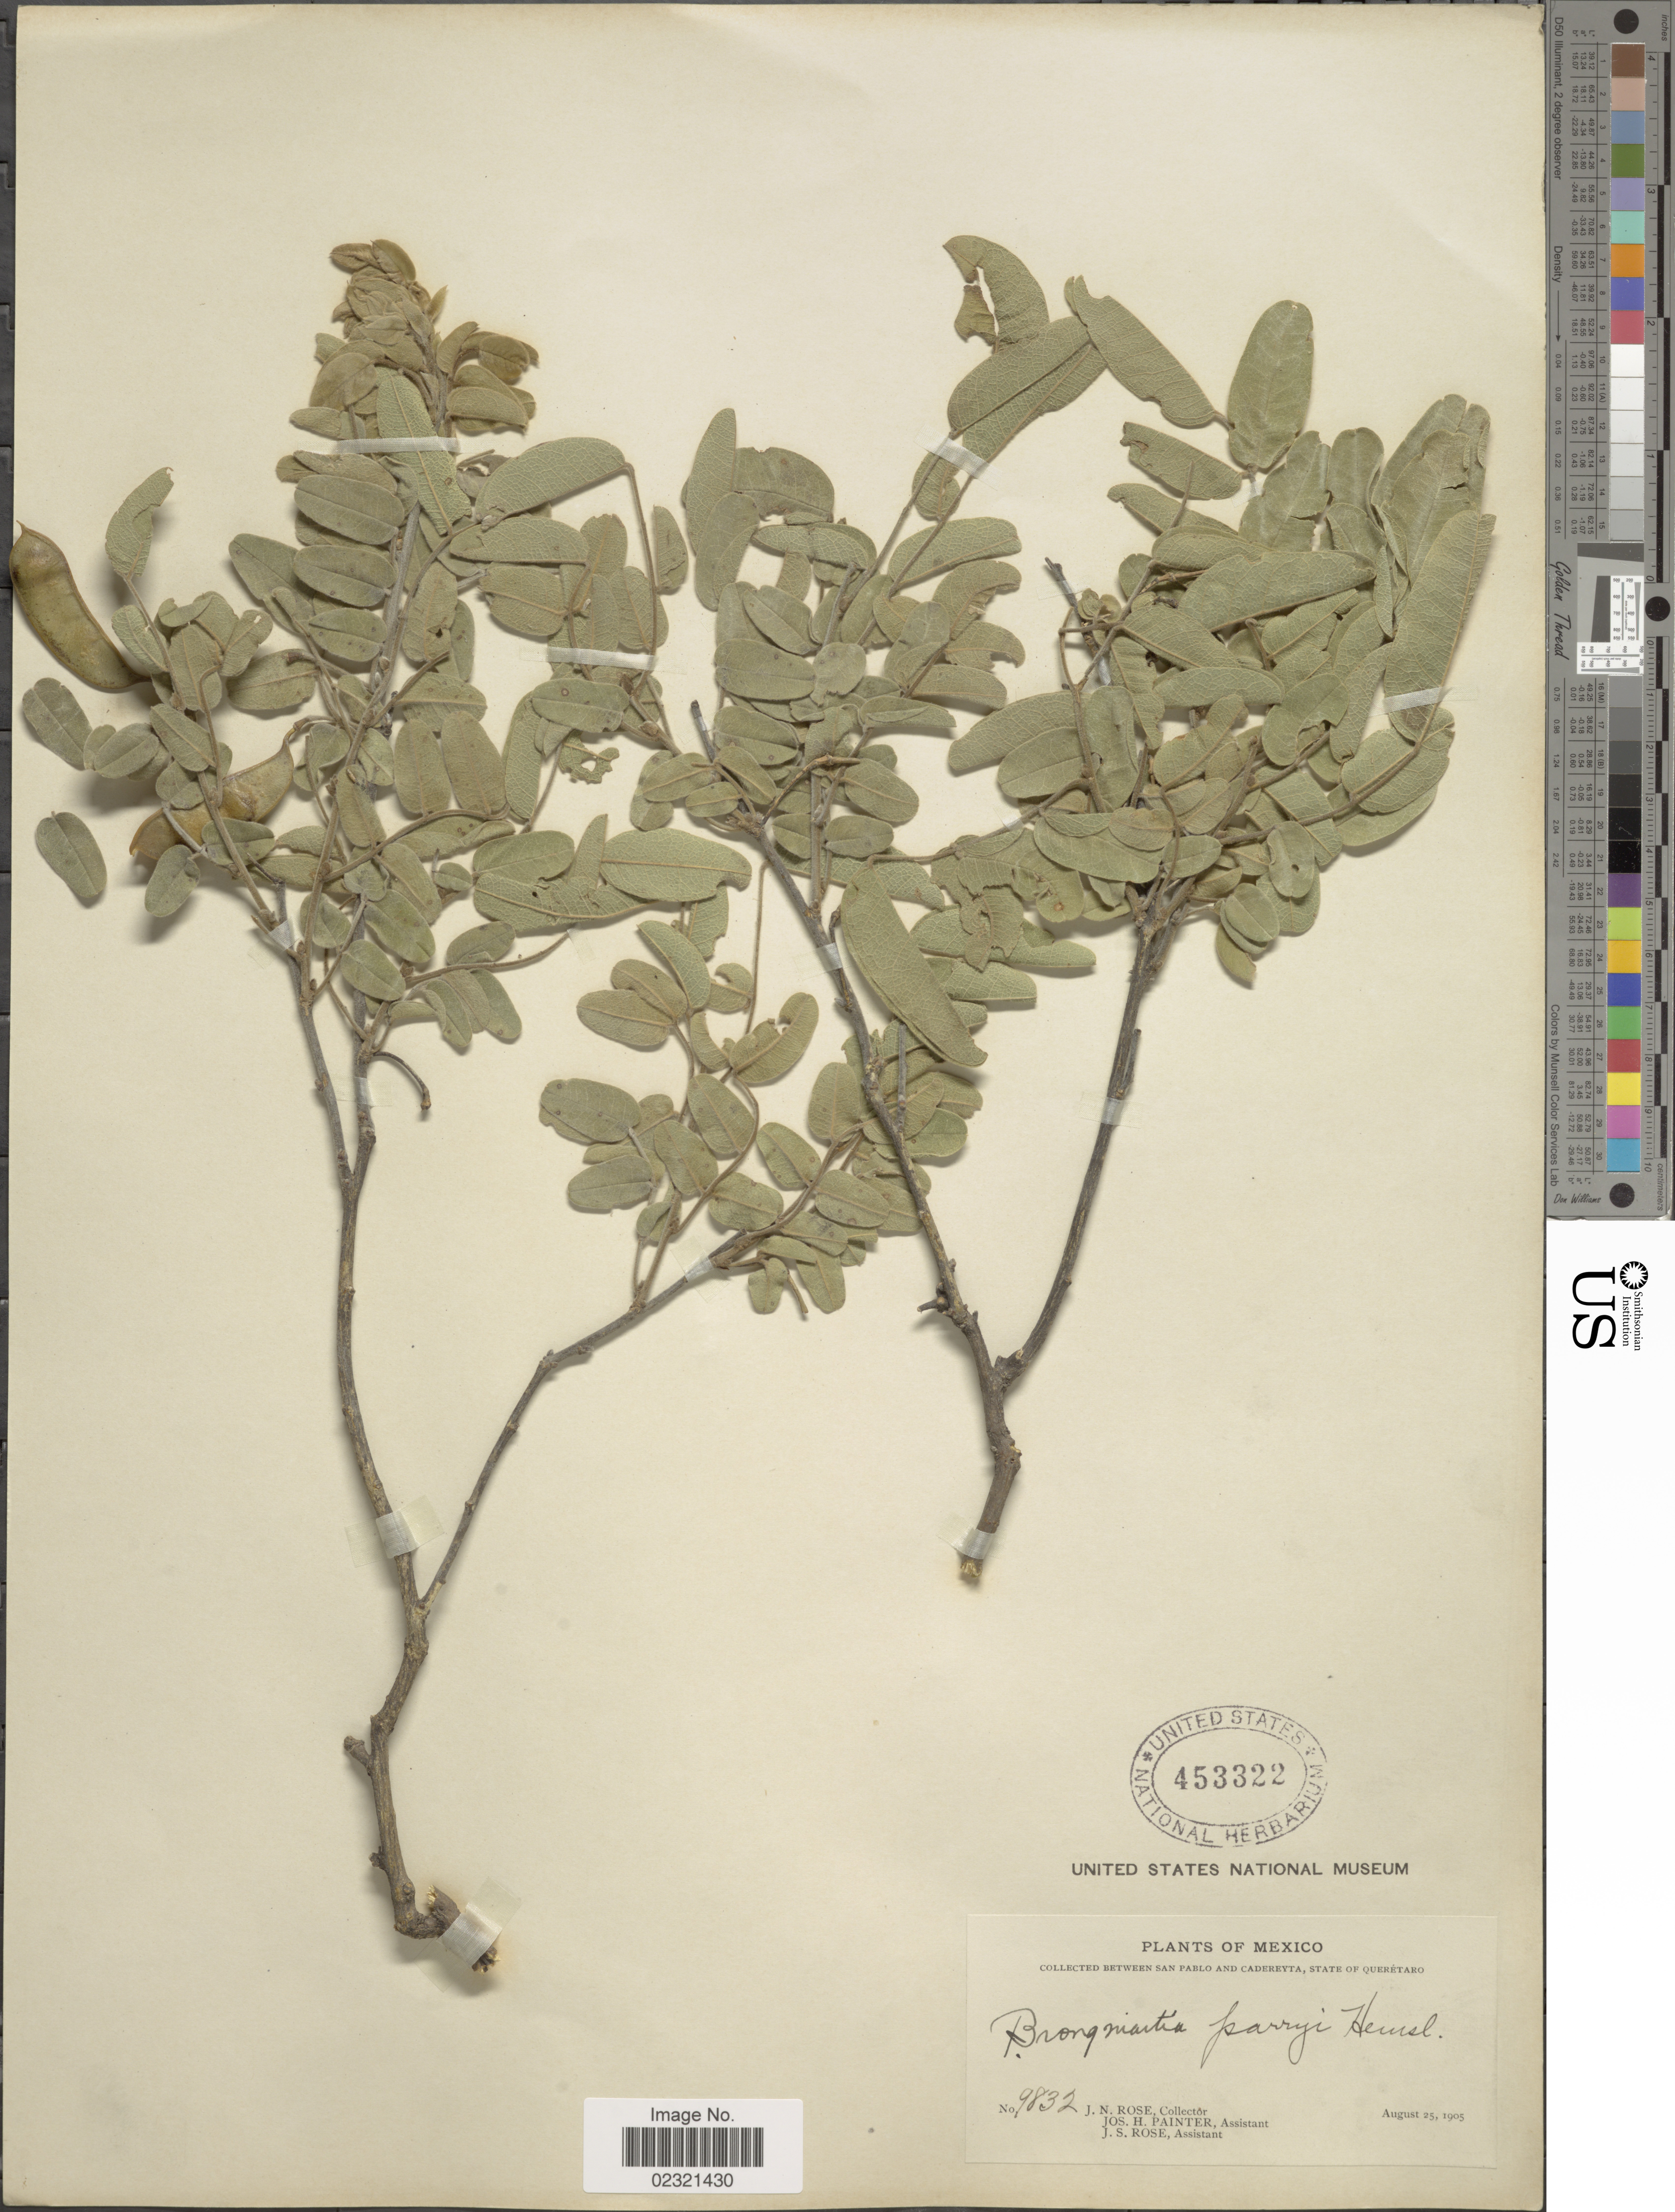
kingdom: Plantae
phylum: Tracheophyta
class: Magnoliopsida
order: Fabales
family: Fabaceae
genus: Brongniartia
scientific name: Brongniartia parryi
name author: Hemsl.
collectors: J. N. Rose, J. H. Painter & J. S. Rose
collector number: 9832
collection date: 1905-08-25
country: Mexico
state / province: Querétaro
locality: Between San Pablo and Cadereyta.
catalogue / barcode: US 453322